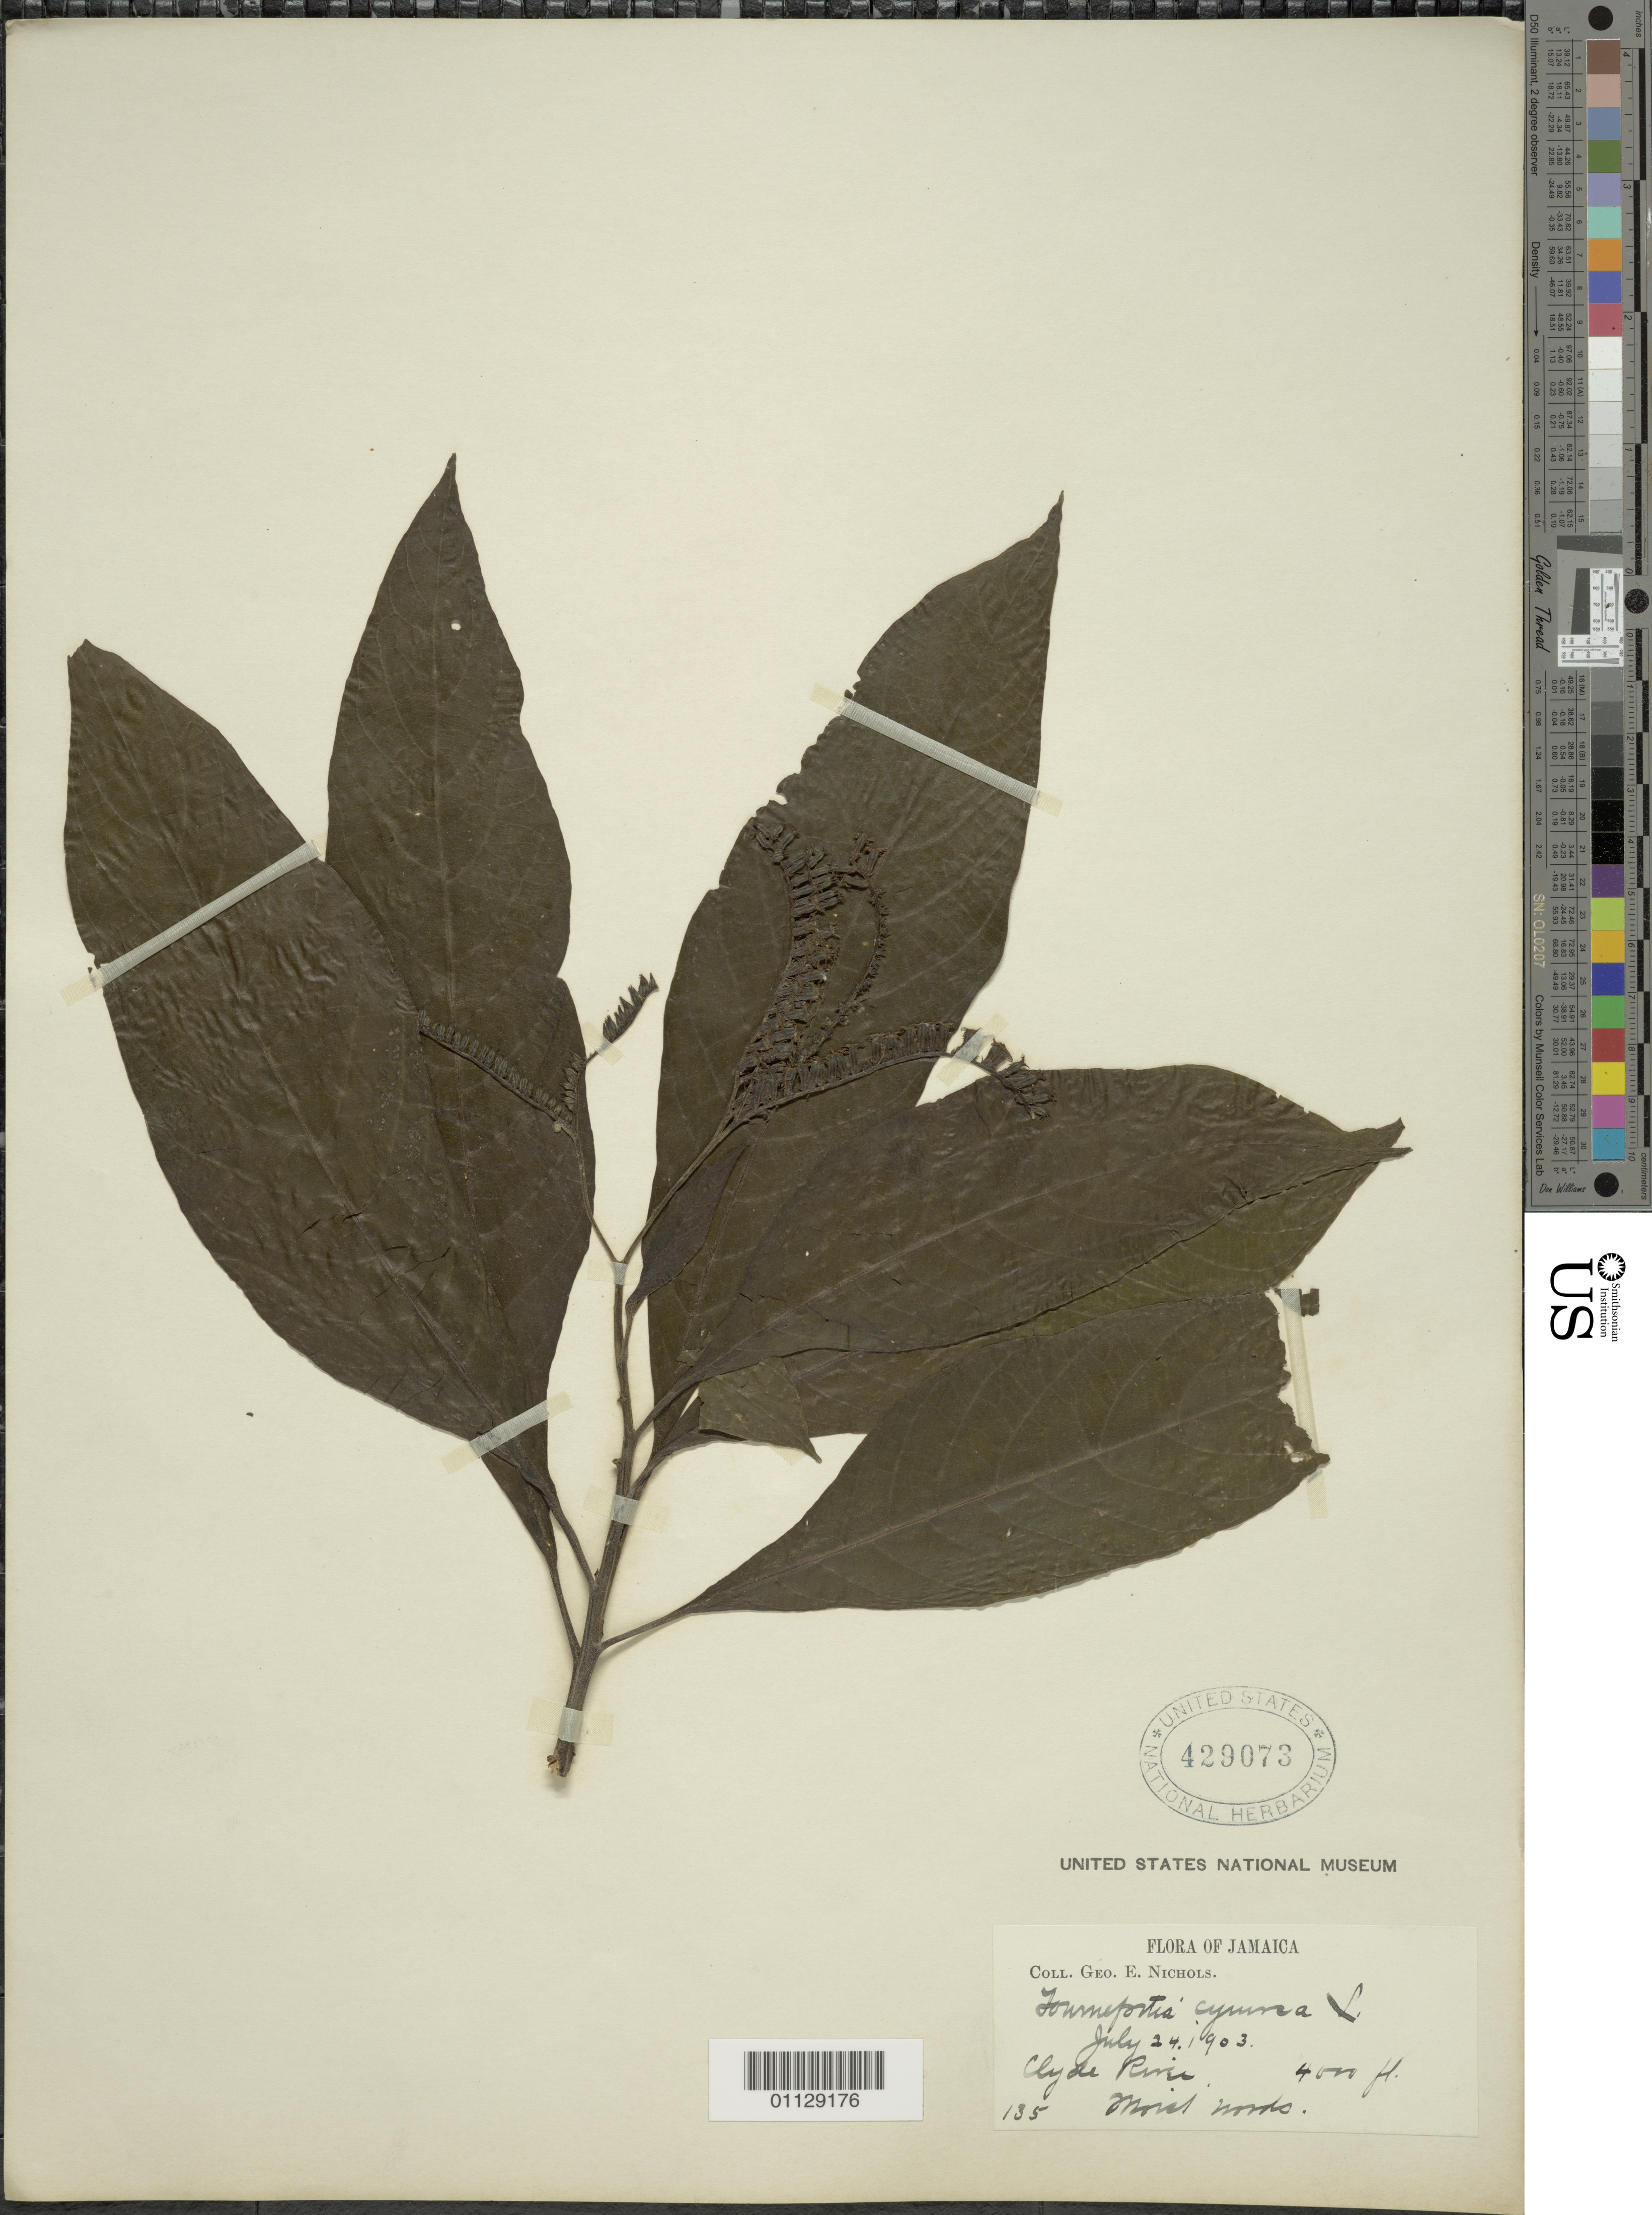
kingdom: Plantae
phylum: Tracheophyta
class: Magnoliopsida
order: Boraginales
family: Heliotropiaceae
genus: Tournefortia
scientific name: Tournefortia glabra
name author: L.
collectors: G. E. Nichols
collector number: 135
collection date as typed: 24 Jul 1903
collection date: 1903-07-24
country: Jamaica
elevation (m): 1219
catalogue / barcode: US 429073